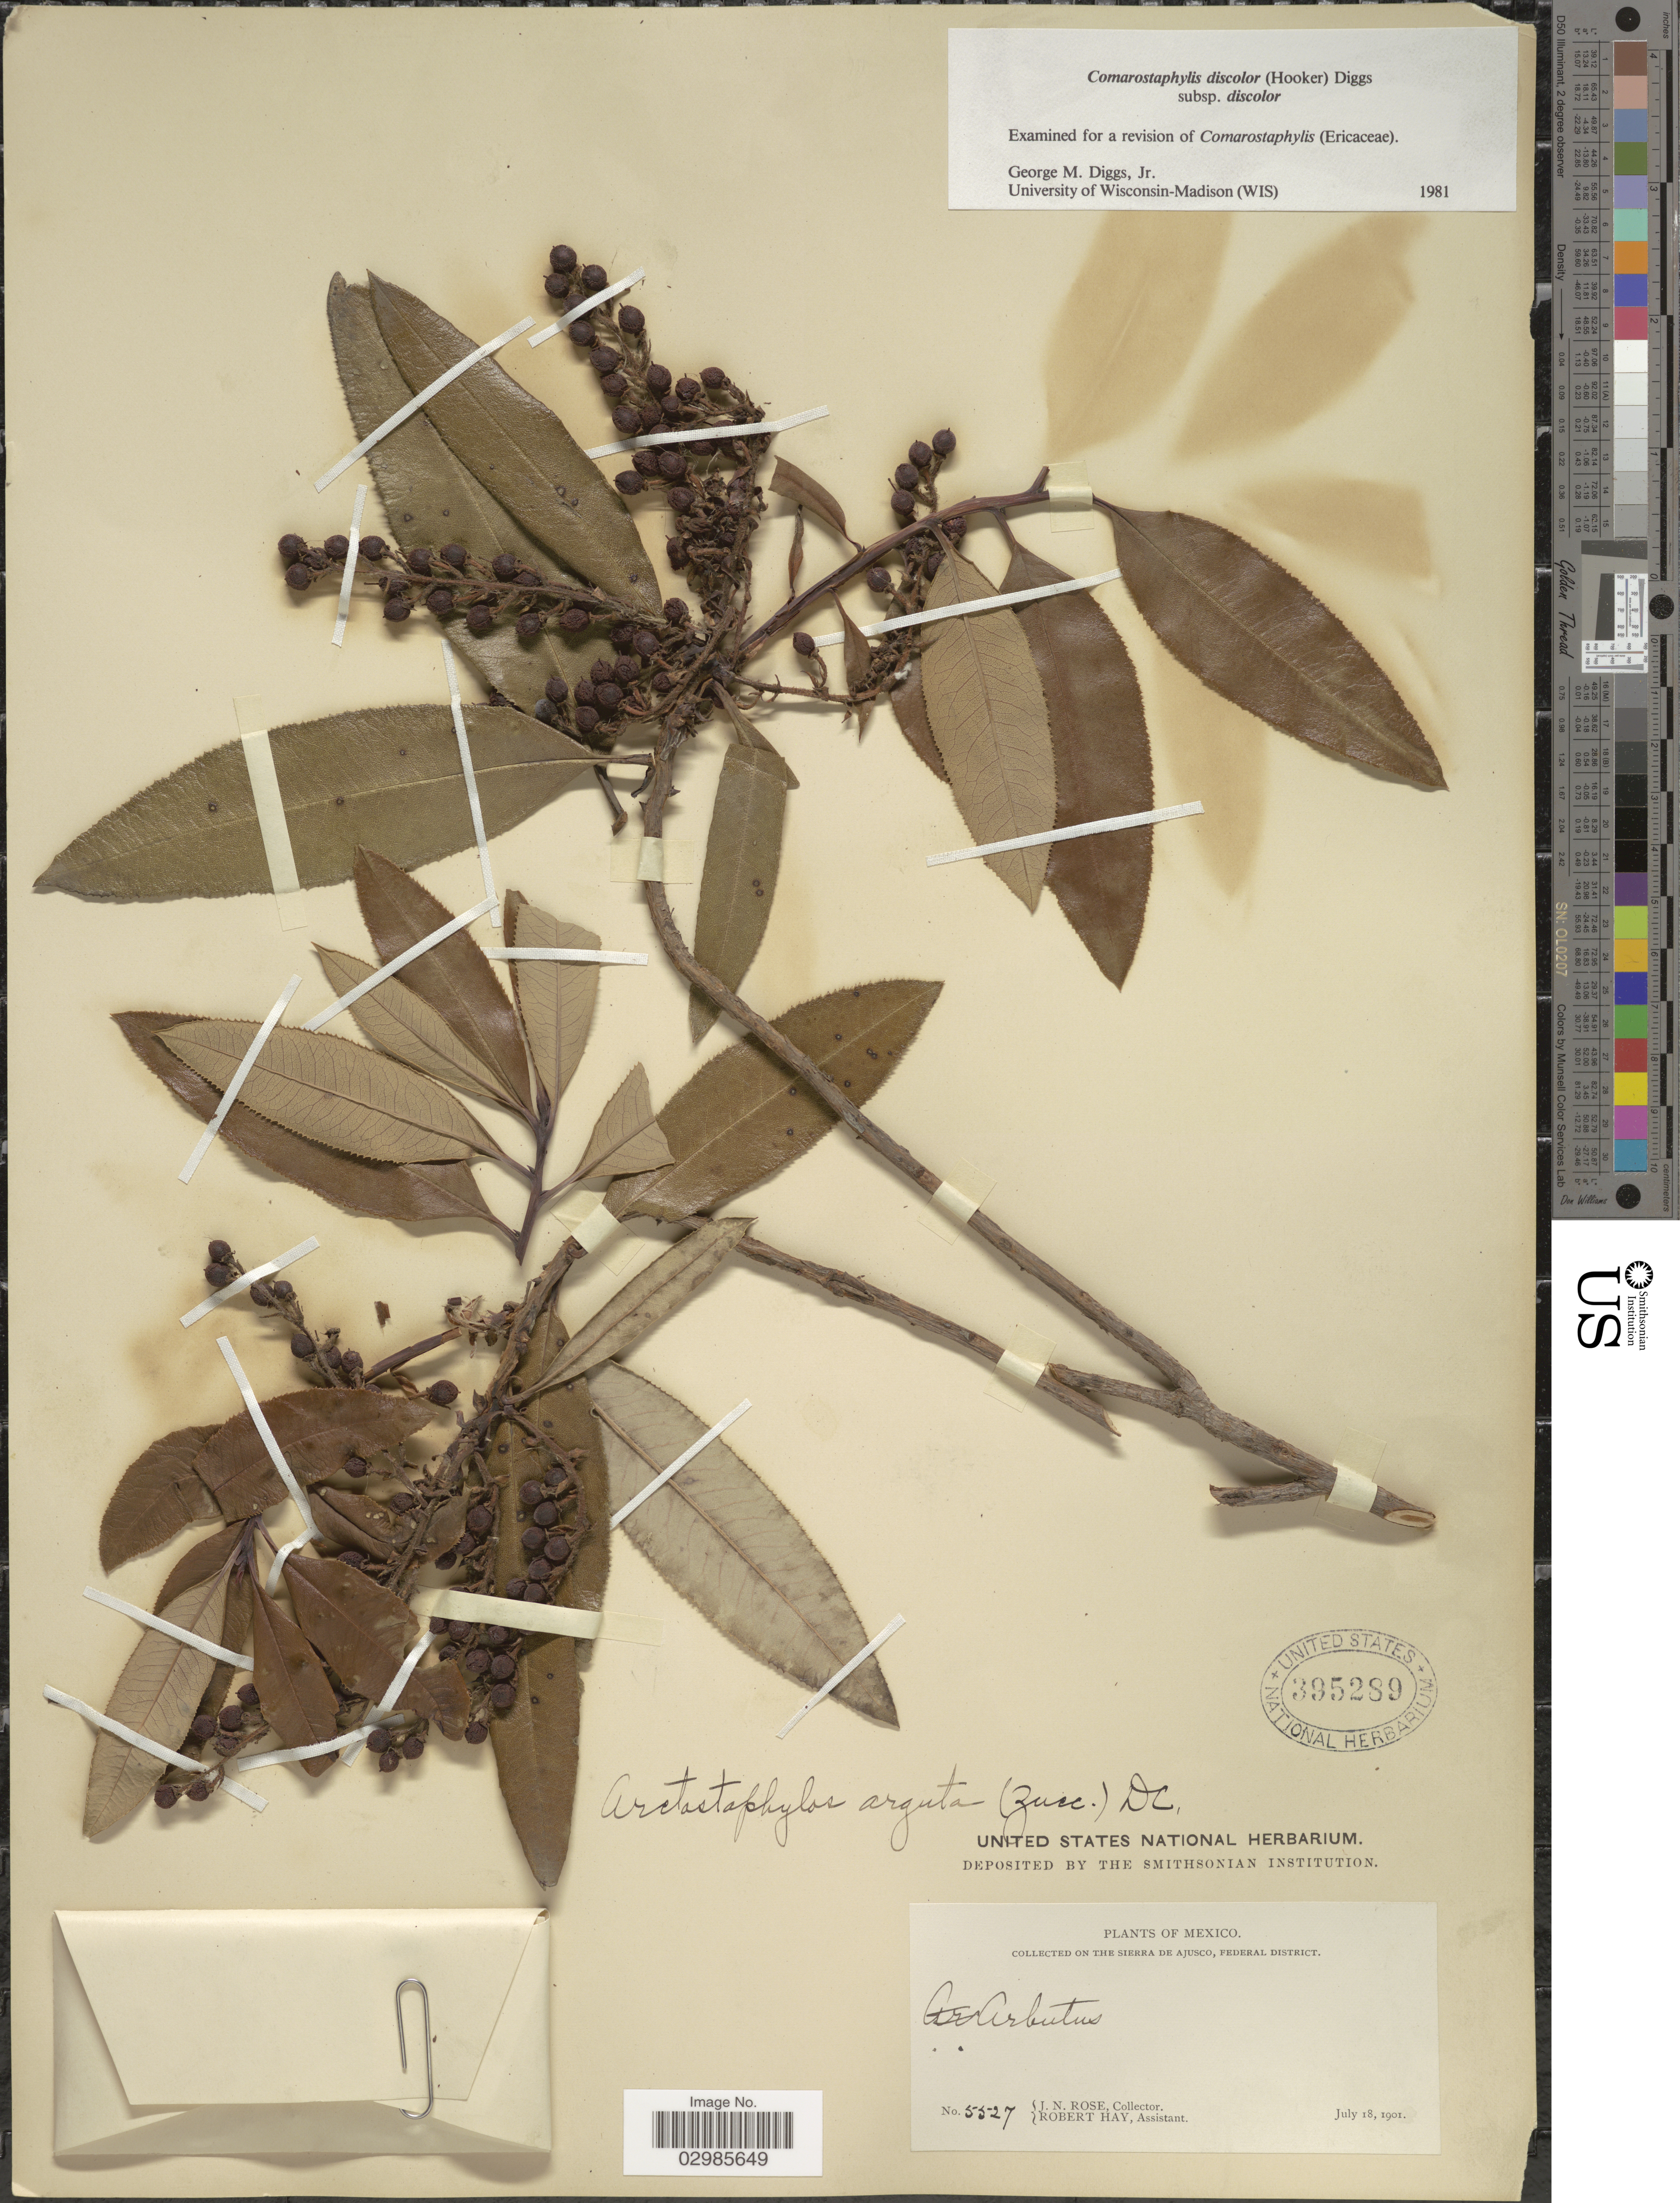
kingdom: Plantae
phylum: Tracheophyta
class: Magnoliopsida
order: Ericales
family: Ericaceae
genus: Comarostaphylis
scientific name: Comarostaphylis discolor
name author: (Hook.) Diggs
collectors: J. N. Rose & R. Hay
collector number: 5527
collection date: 1901-07-18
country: Mexico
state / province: Distrito Federal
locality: On The Sierra De Ajusco, Federal District.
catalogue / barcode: US 395289